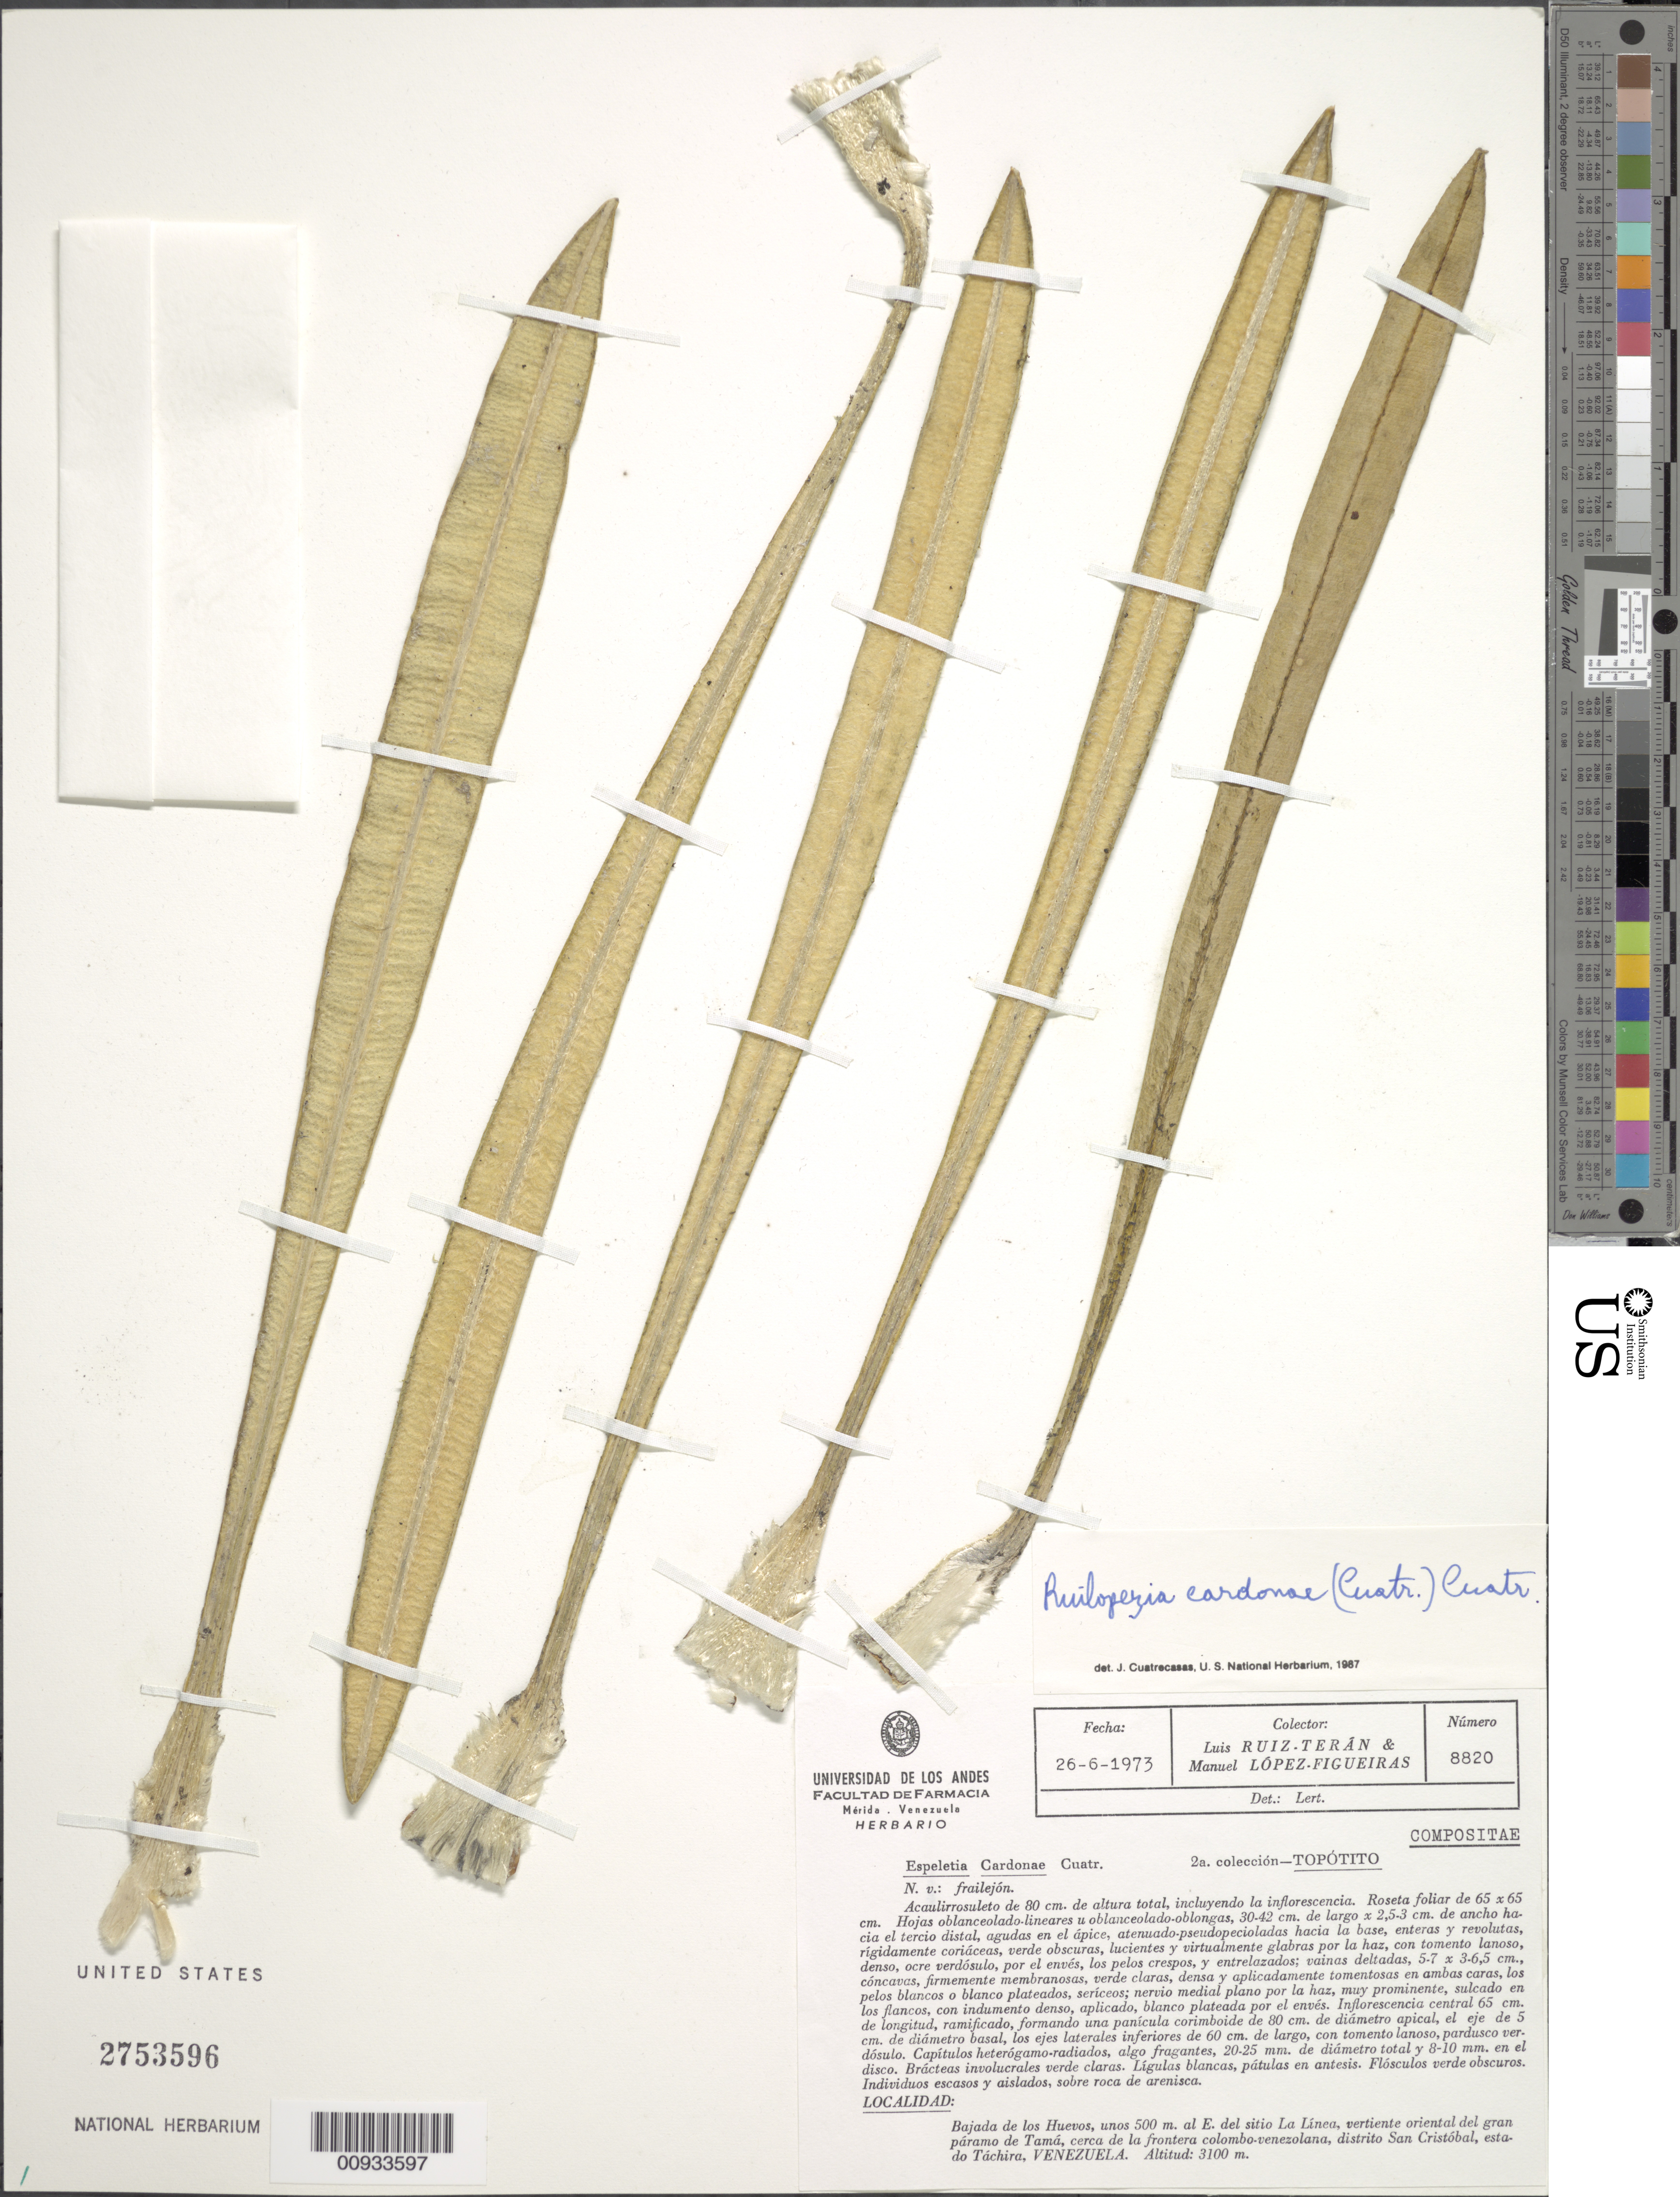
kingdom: Plantae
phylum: Tracheophyta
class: Magnoliopsida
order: Asterales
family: Asteraceae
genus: Ruilopezia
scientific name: Ruilopezia cardonae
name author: (Cuatrec.) Cuatrec.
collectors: L. Teran & M. López Figueiras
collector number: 8820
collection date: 1973-06-26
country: Venezuela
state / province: Tachira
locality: Bajada de los Huevos, unos 500 m al E del sitio La Linea, vertiente oriental del gran paramo de Tama, cerca de la frontera colombo-venezolana, distrito San Cristobal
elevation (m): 3100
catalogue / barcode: US 2753596